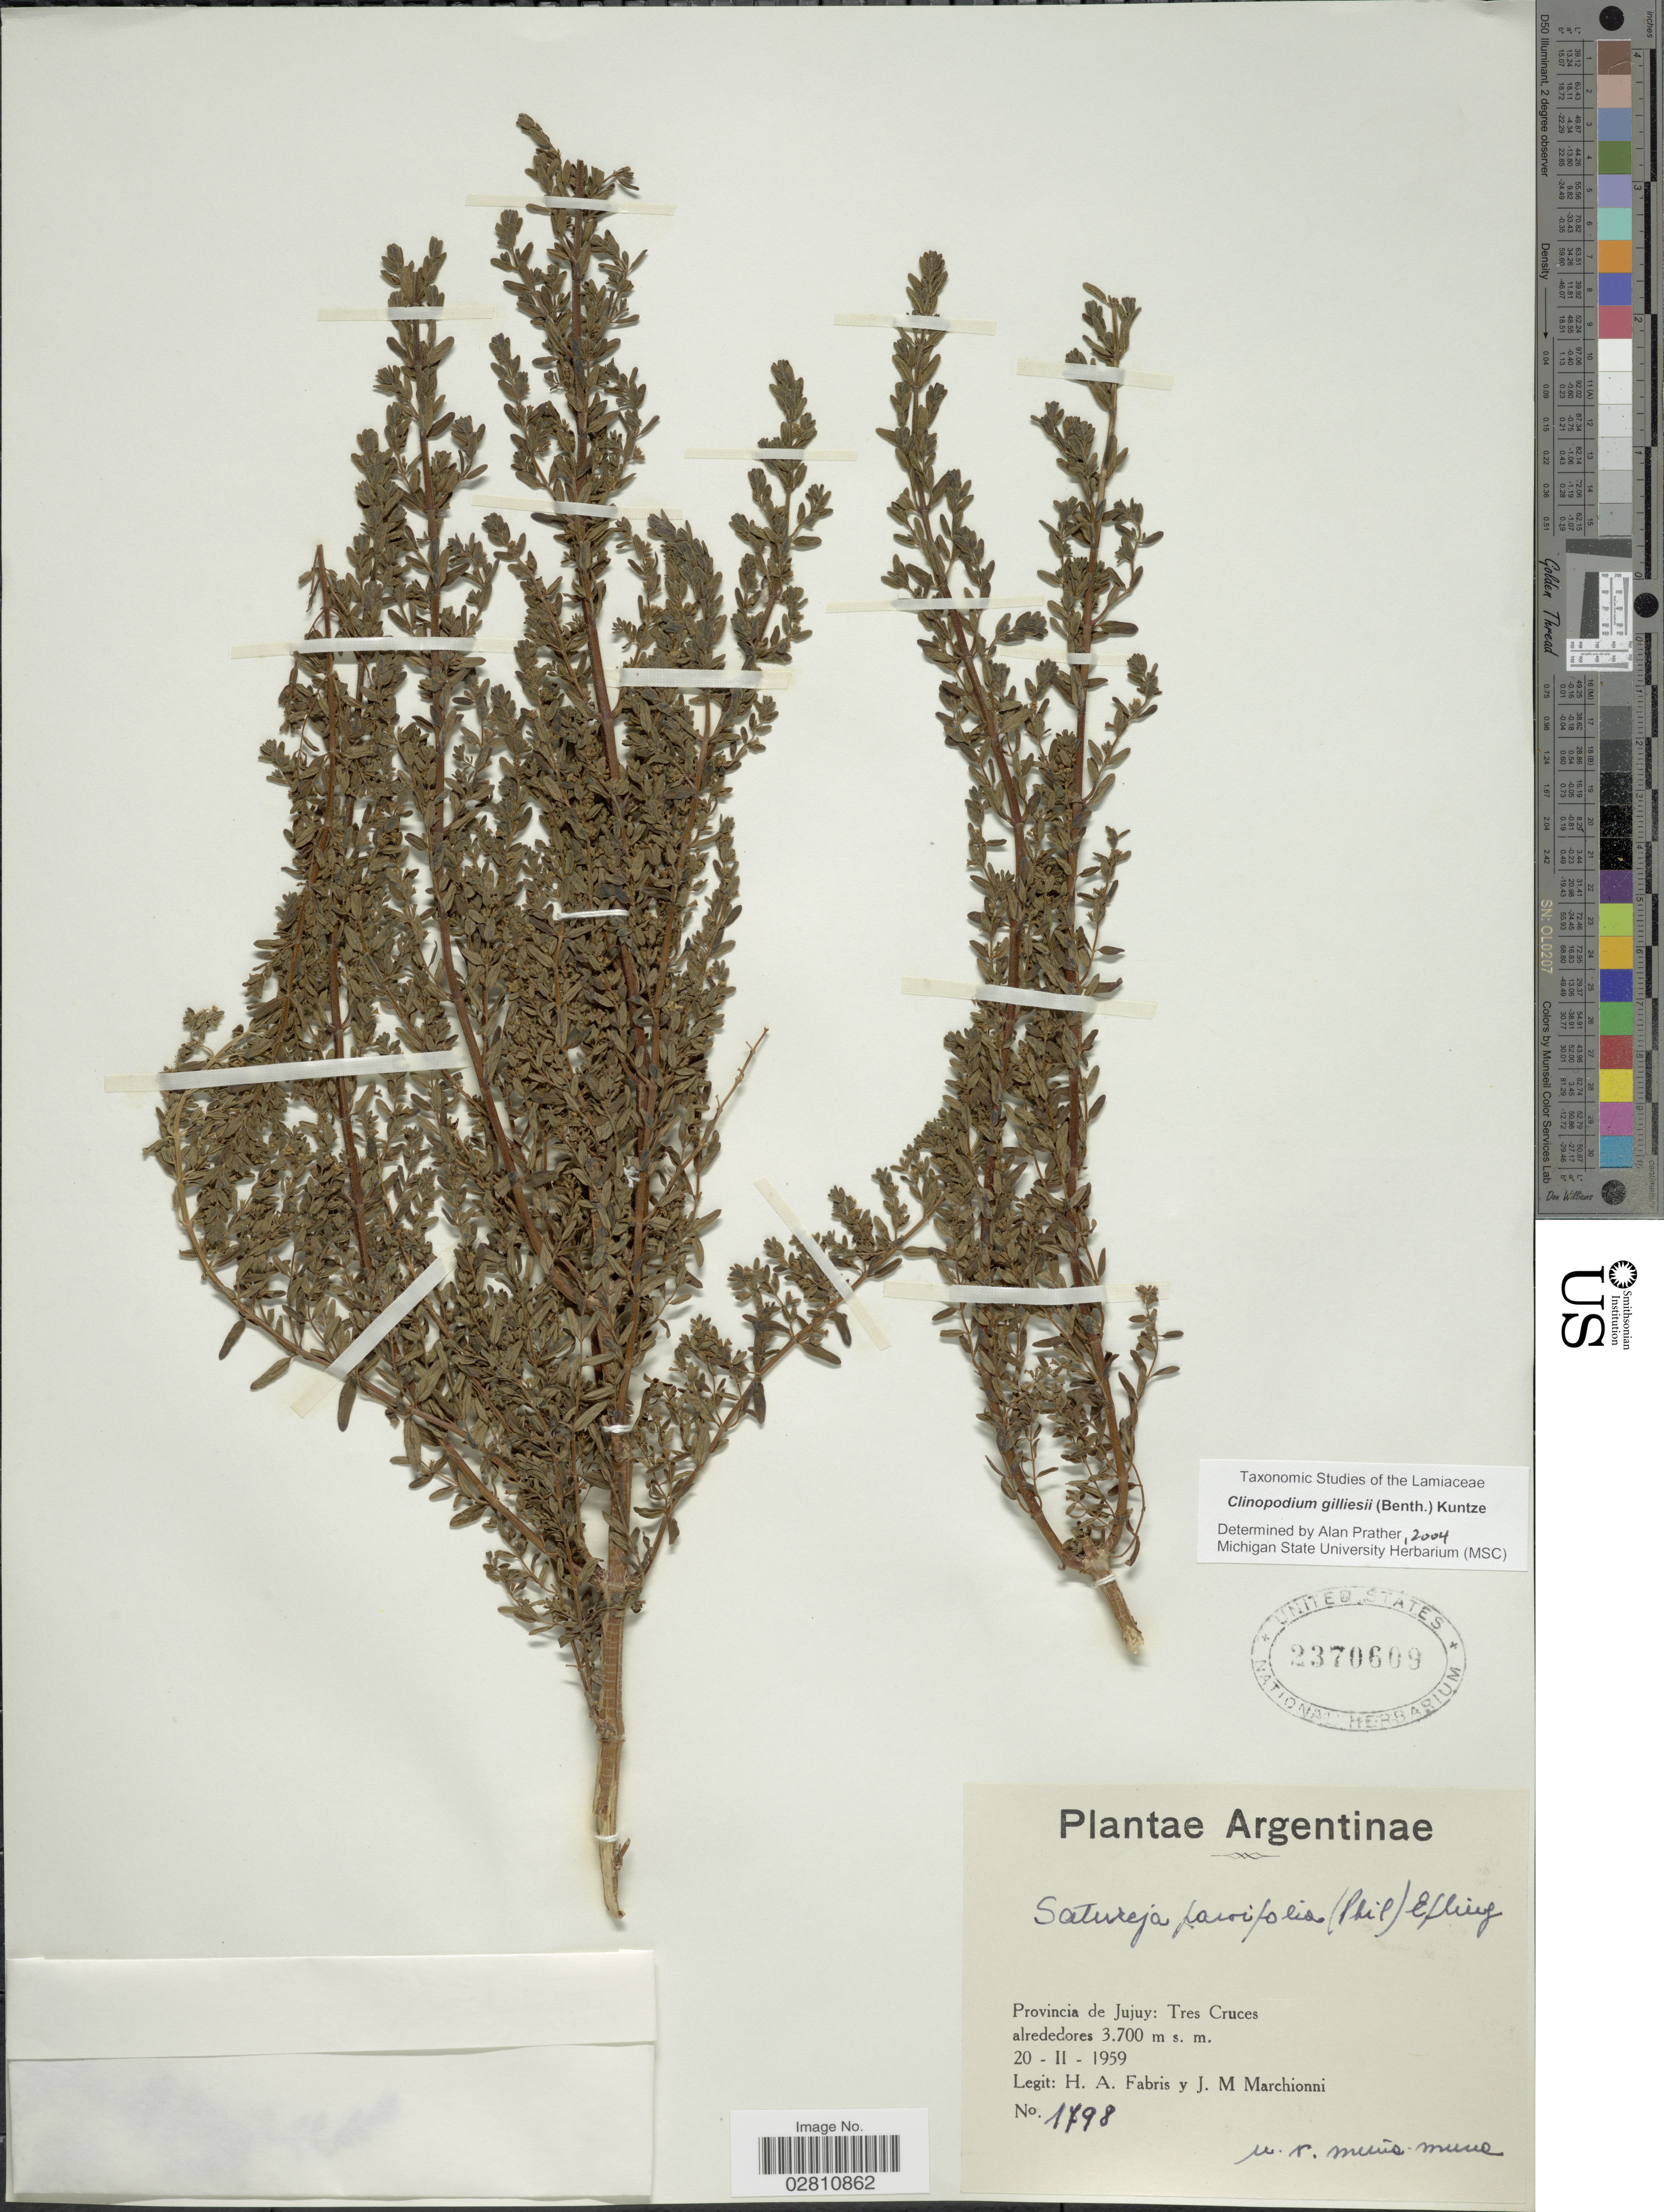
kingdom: Plantae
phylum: Tracheophyta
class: Magnoliopsida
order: Lamiales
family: Lamiaceae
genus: Clinopodium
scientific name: Clinopodium gilliesii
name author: (Benth.) Kuntze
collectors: H. A. Fabris & J. Marchionni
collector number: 1798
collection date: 1959-02-20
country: Argentina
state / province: Jujuy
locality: Provincia de Jujuy: Tres Cruces alrededores.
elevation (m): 3700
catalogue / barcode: US 2370609